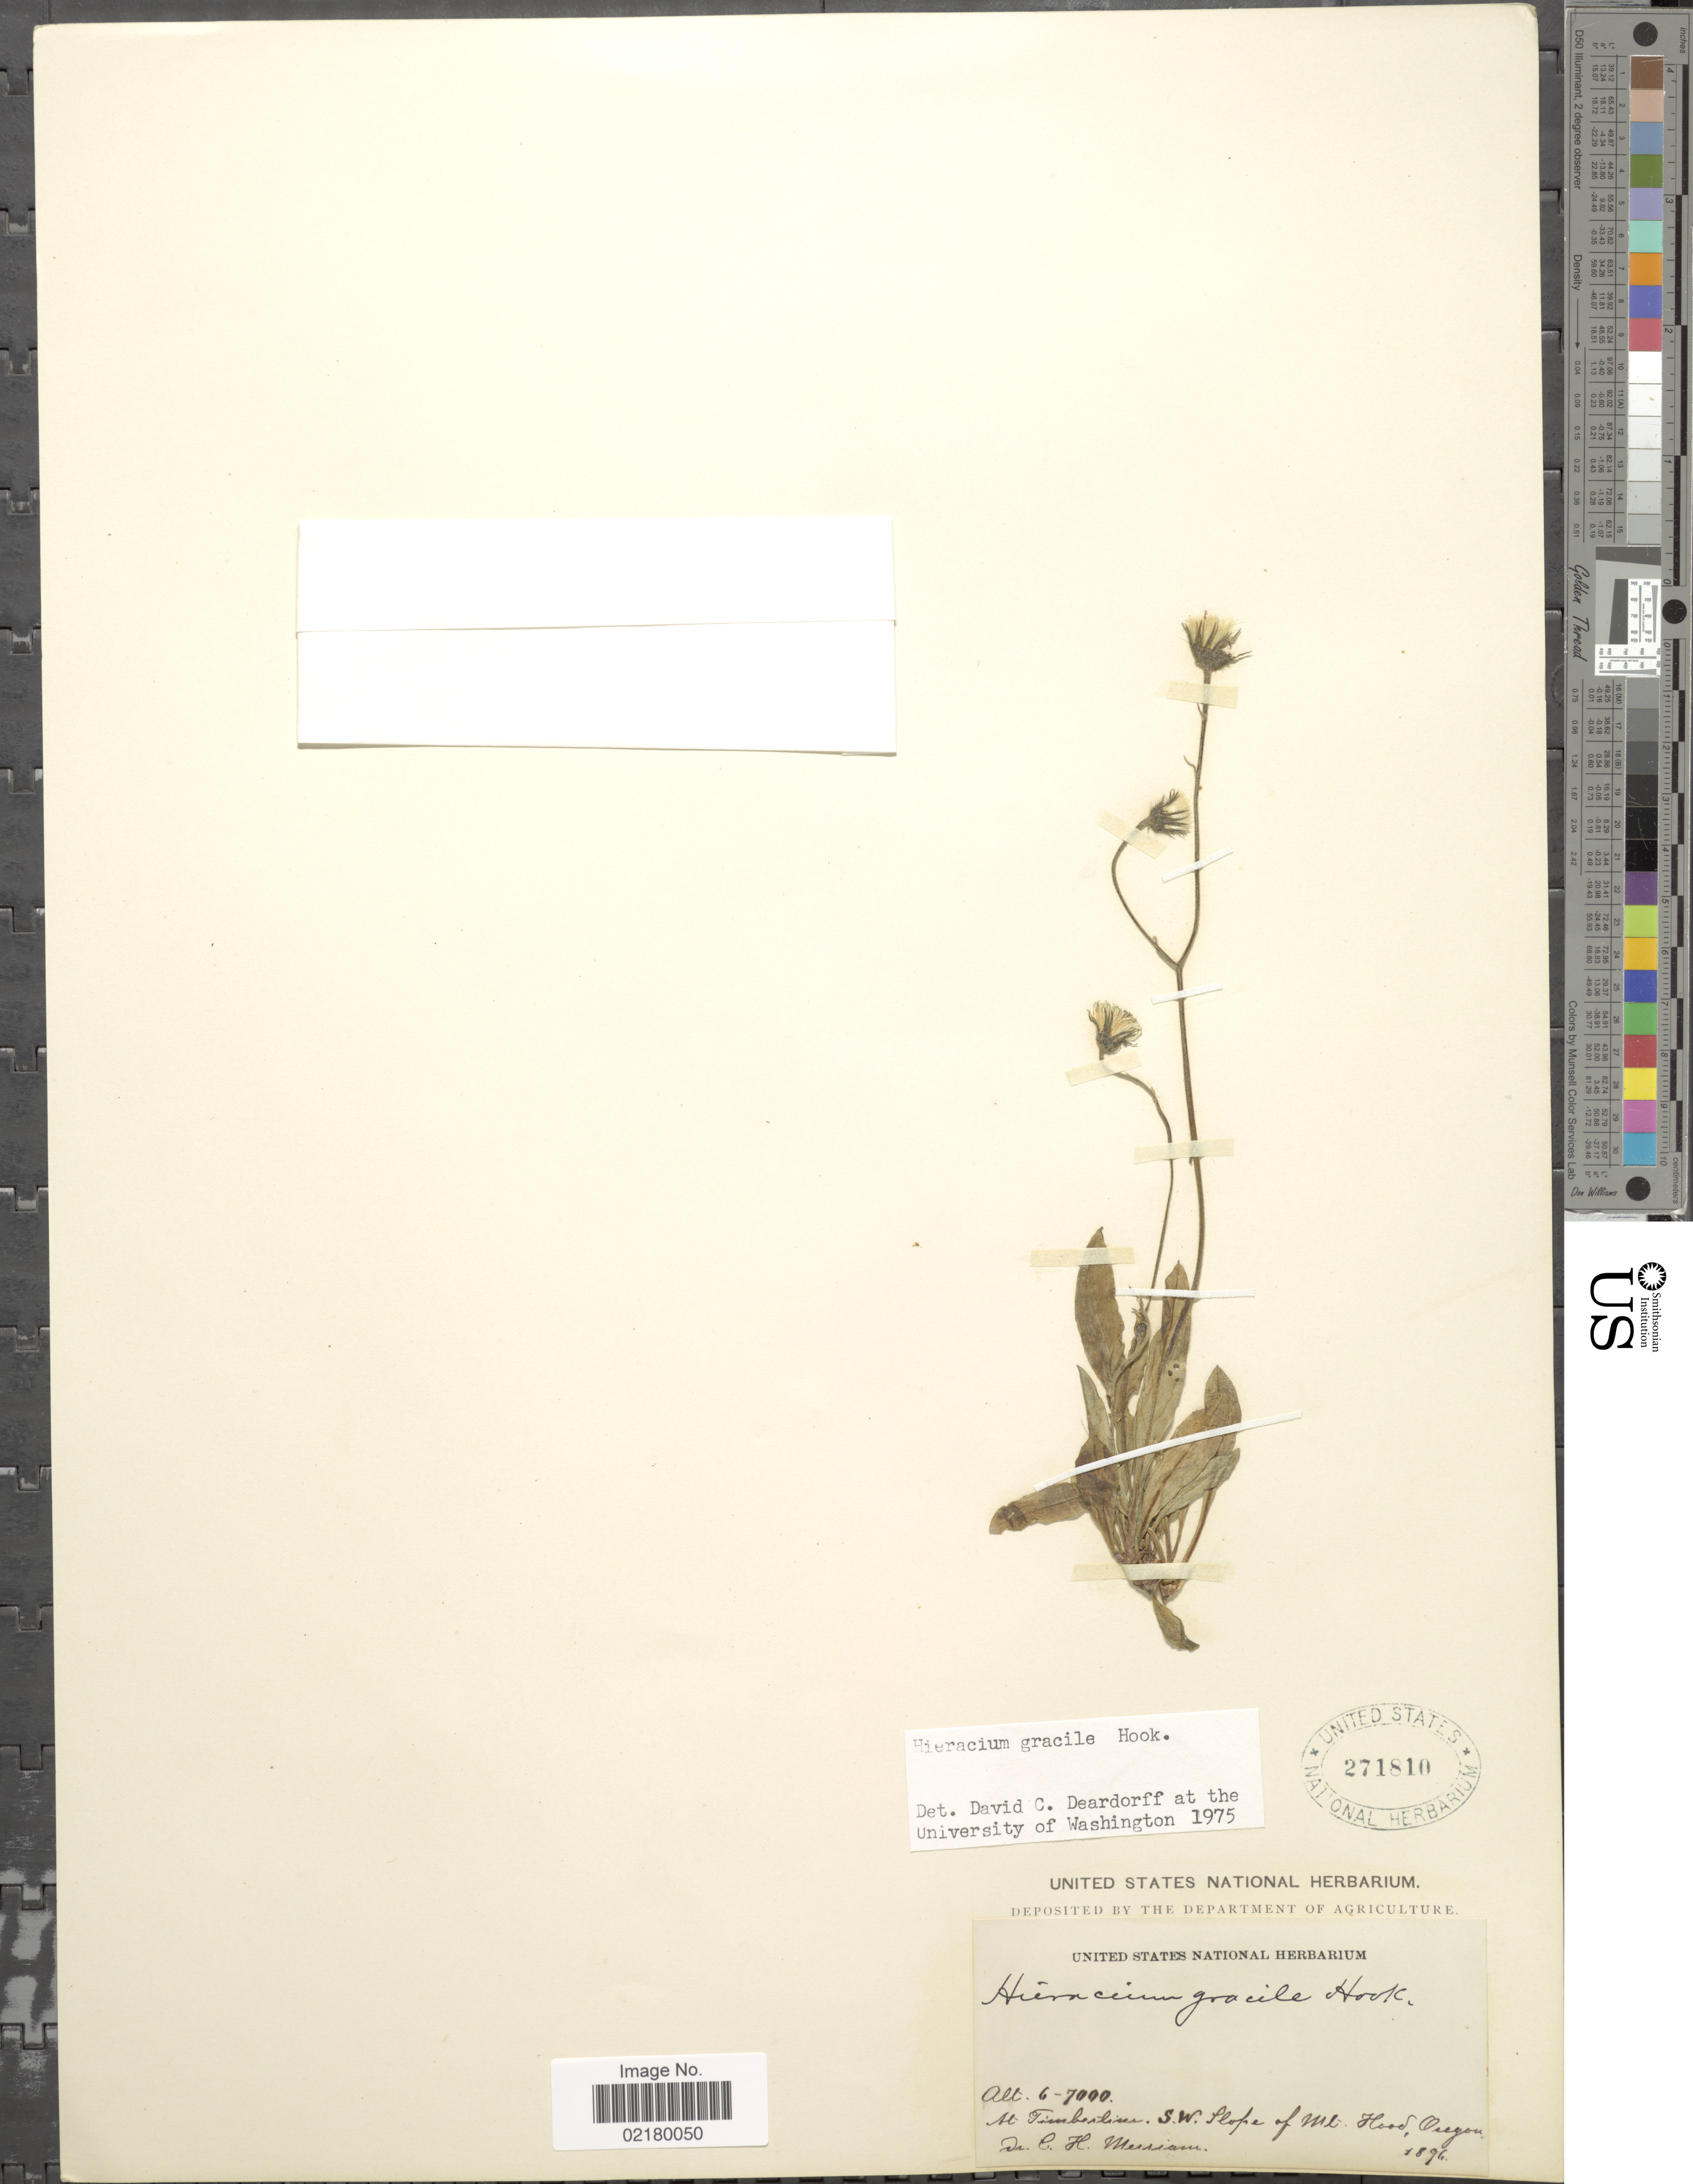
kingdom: Plantae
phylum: Tracheophyta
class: Magnoliopsida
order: Asterales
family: Asteraceae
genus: Hieracium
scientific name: Hieracium triste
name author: Willd. ex Spreng.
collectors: C. Merriam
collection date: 1896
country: United States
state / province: Oregon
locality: At Timberline, S.W. slope of Mt Hood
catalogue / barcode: US 271810